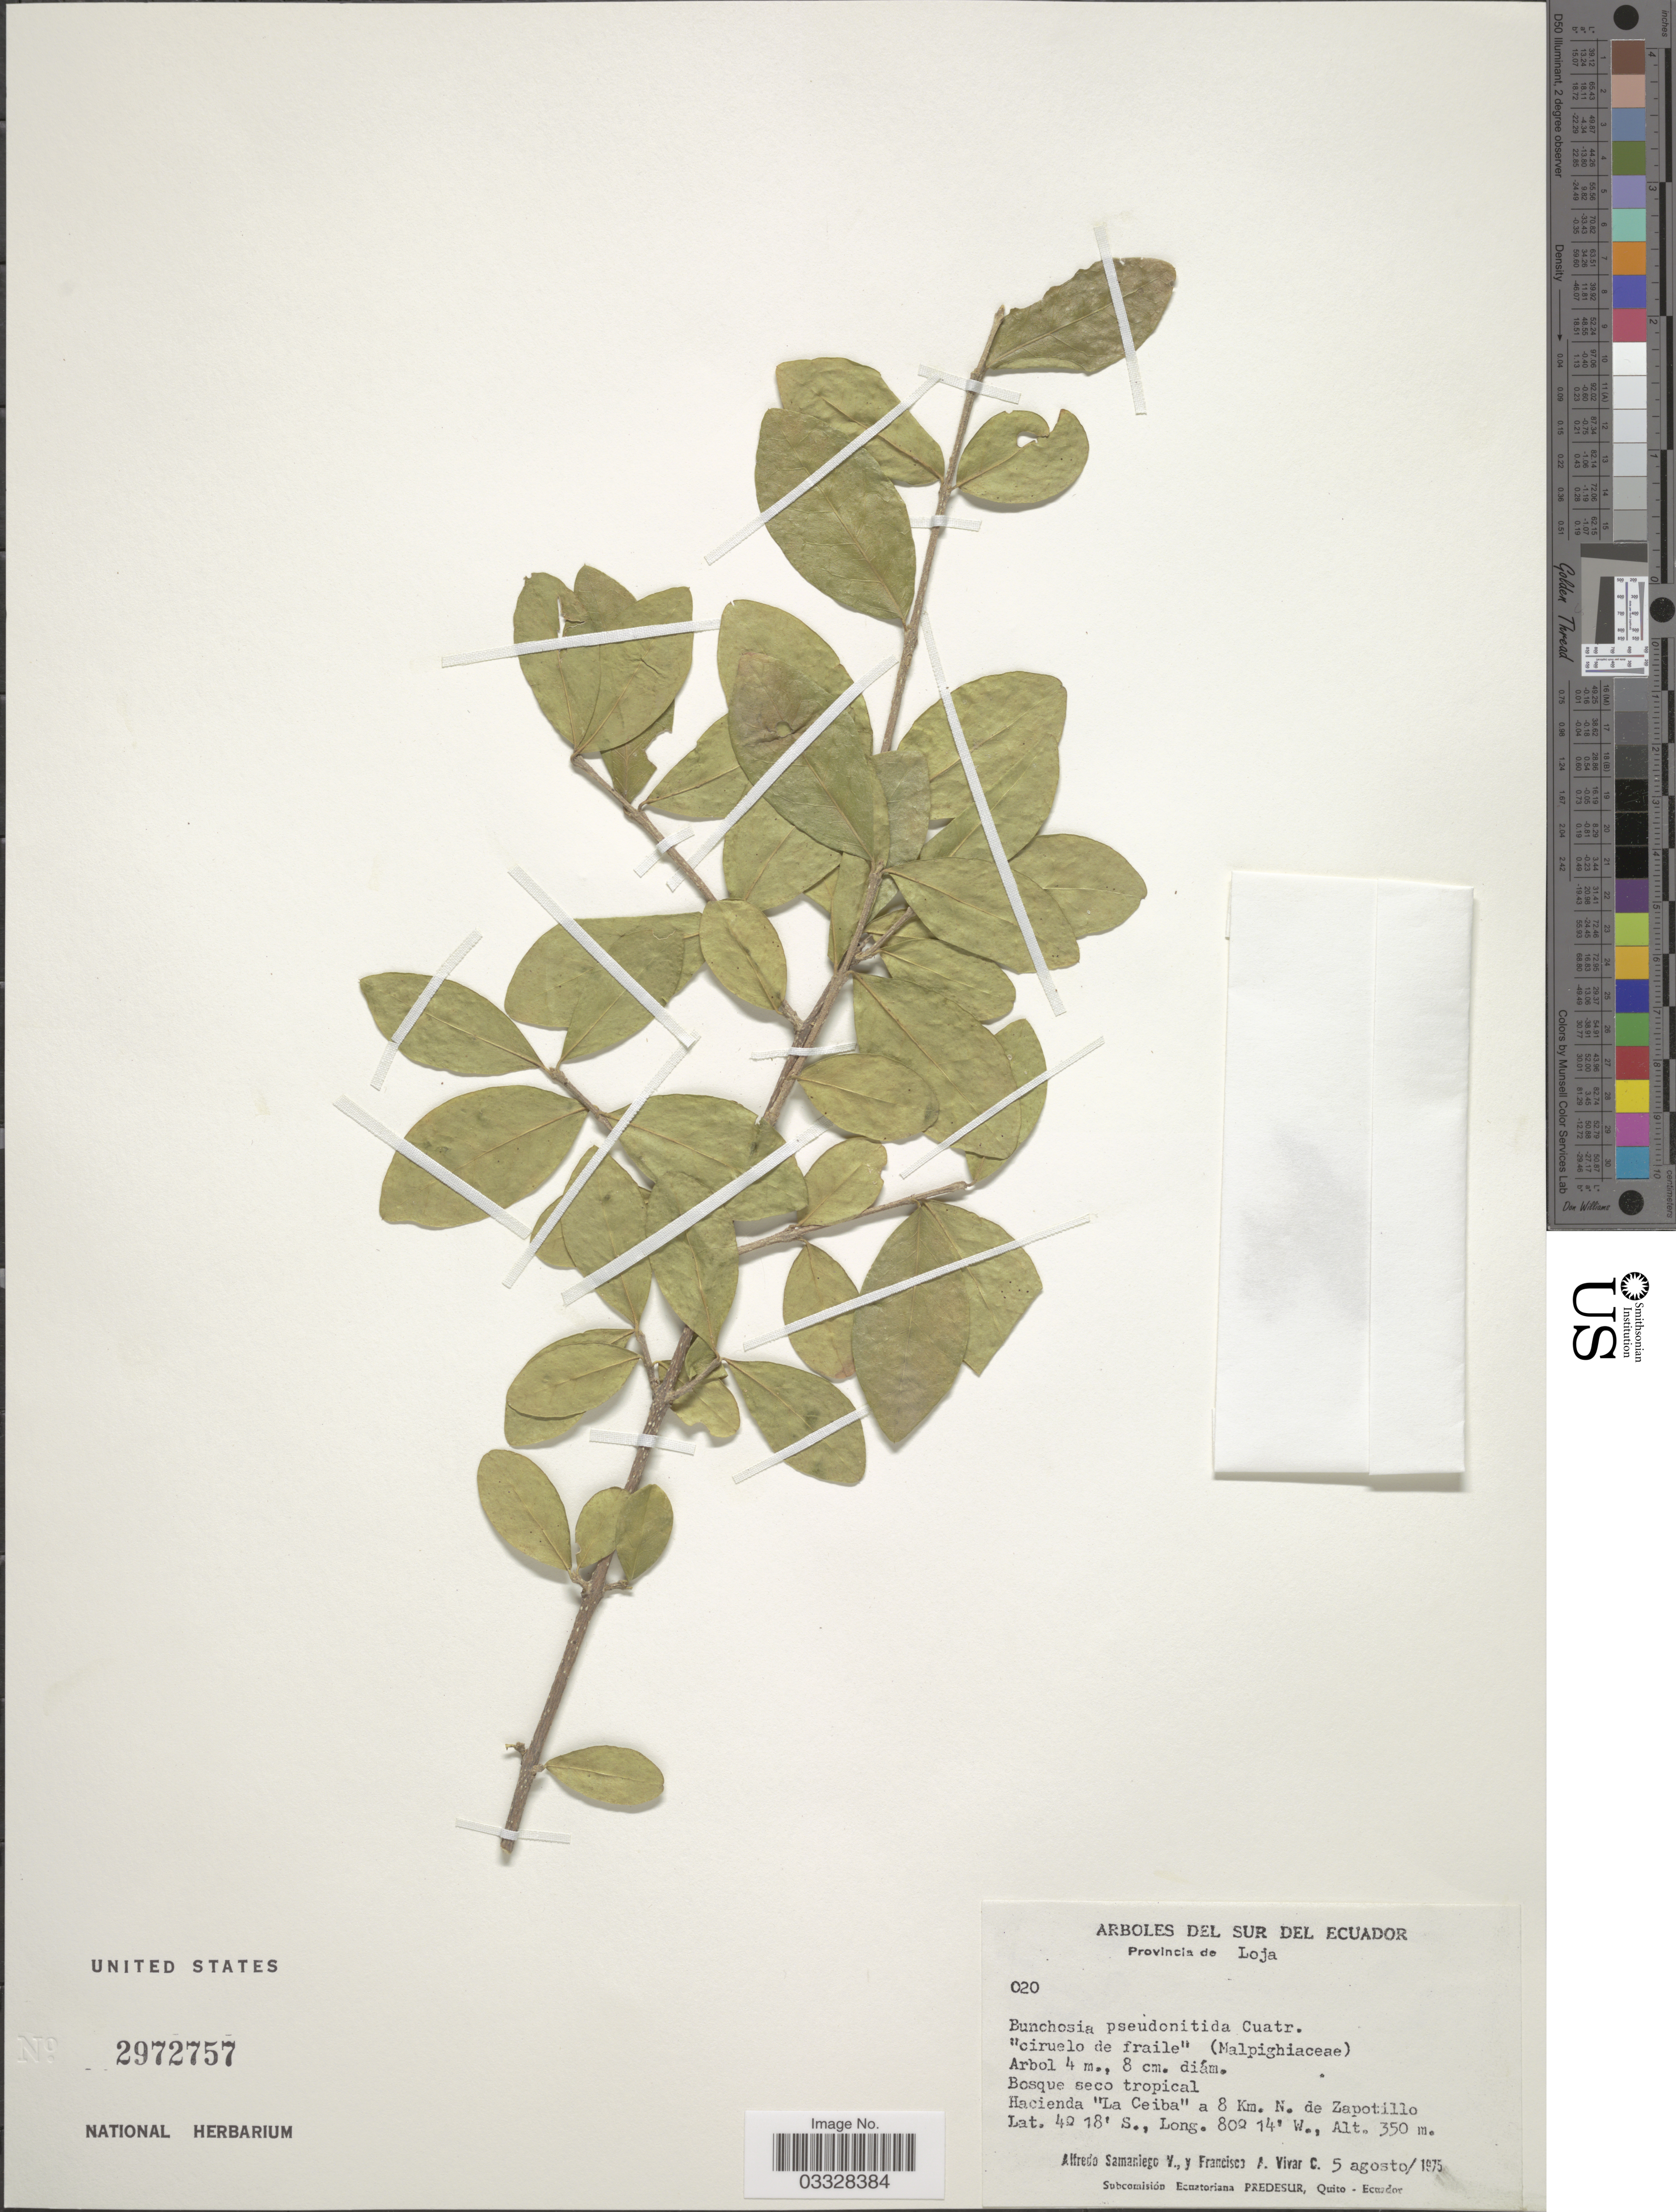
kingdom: Plantae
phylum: Tracheophyta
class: Magnoliopsida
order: Malpighiales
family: Malpighiaceae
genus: Bunchosia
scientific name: Bunchosia pseudonitida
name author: Cuatrec.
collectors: A. V. Samaniego & F. A. Vivar C.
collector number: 020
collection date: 1975-08-05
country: Ecuador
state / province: Loja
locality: Sur del Ecuador. Bosque seco tropical. Hacienda "La Ceiba" a 8 Km. N. de Zapotillo.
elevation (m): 350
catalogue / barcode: US 2972757